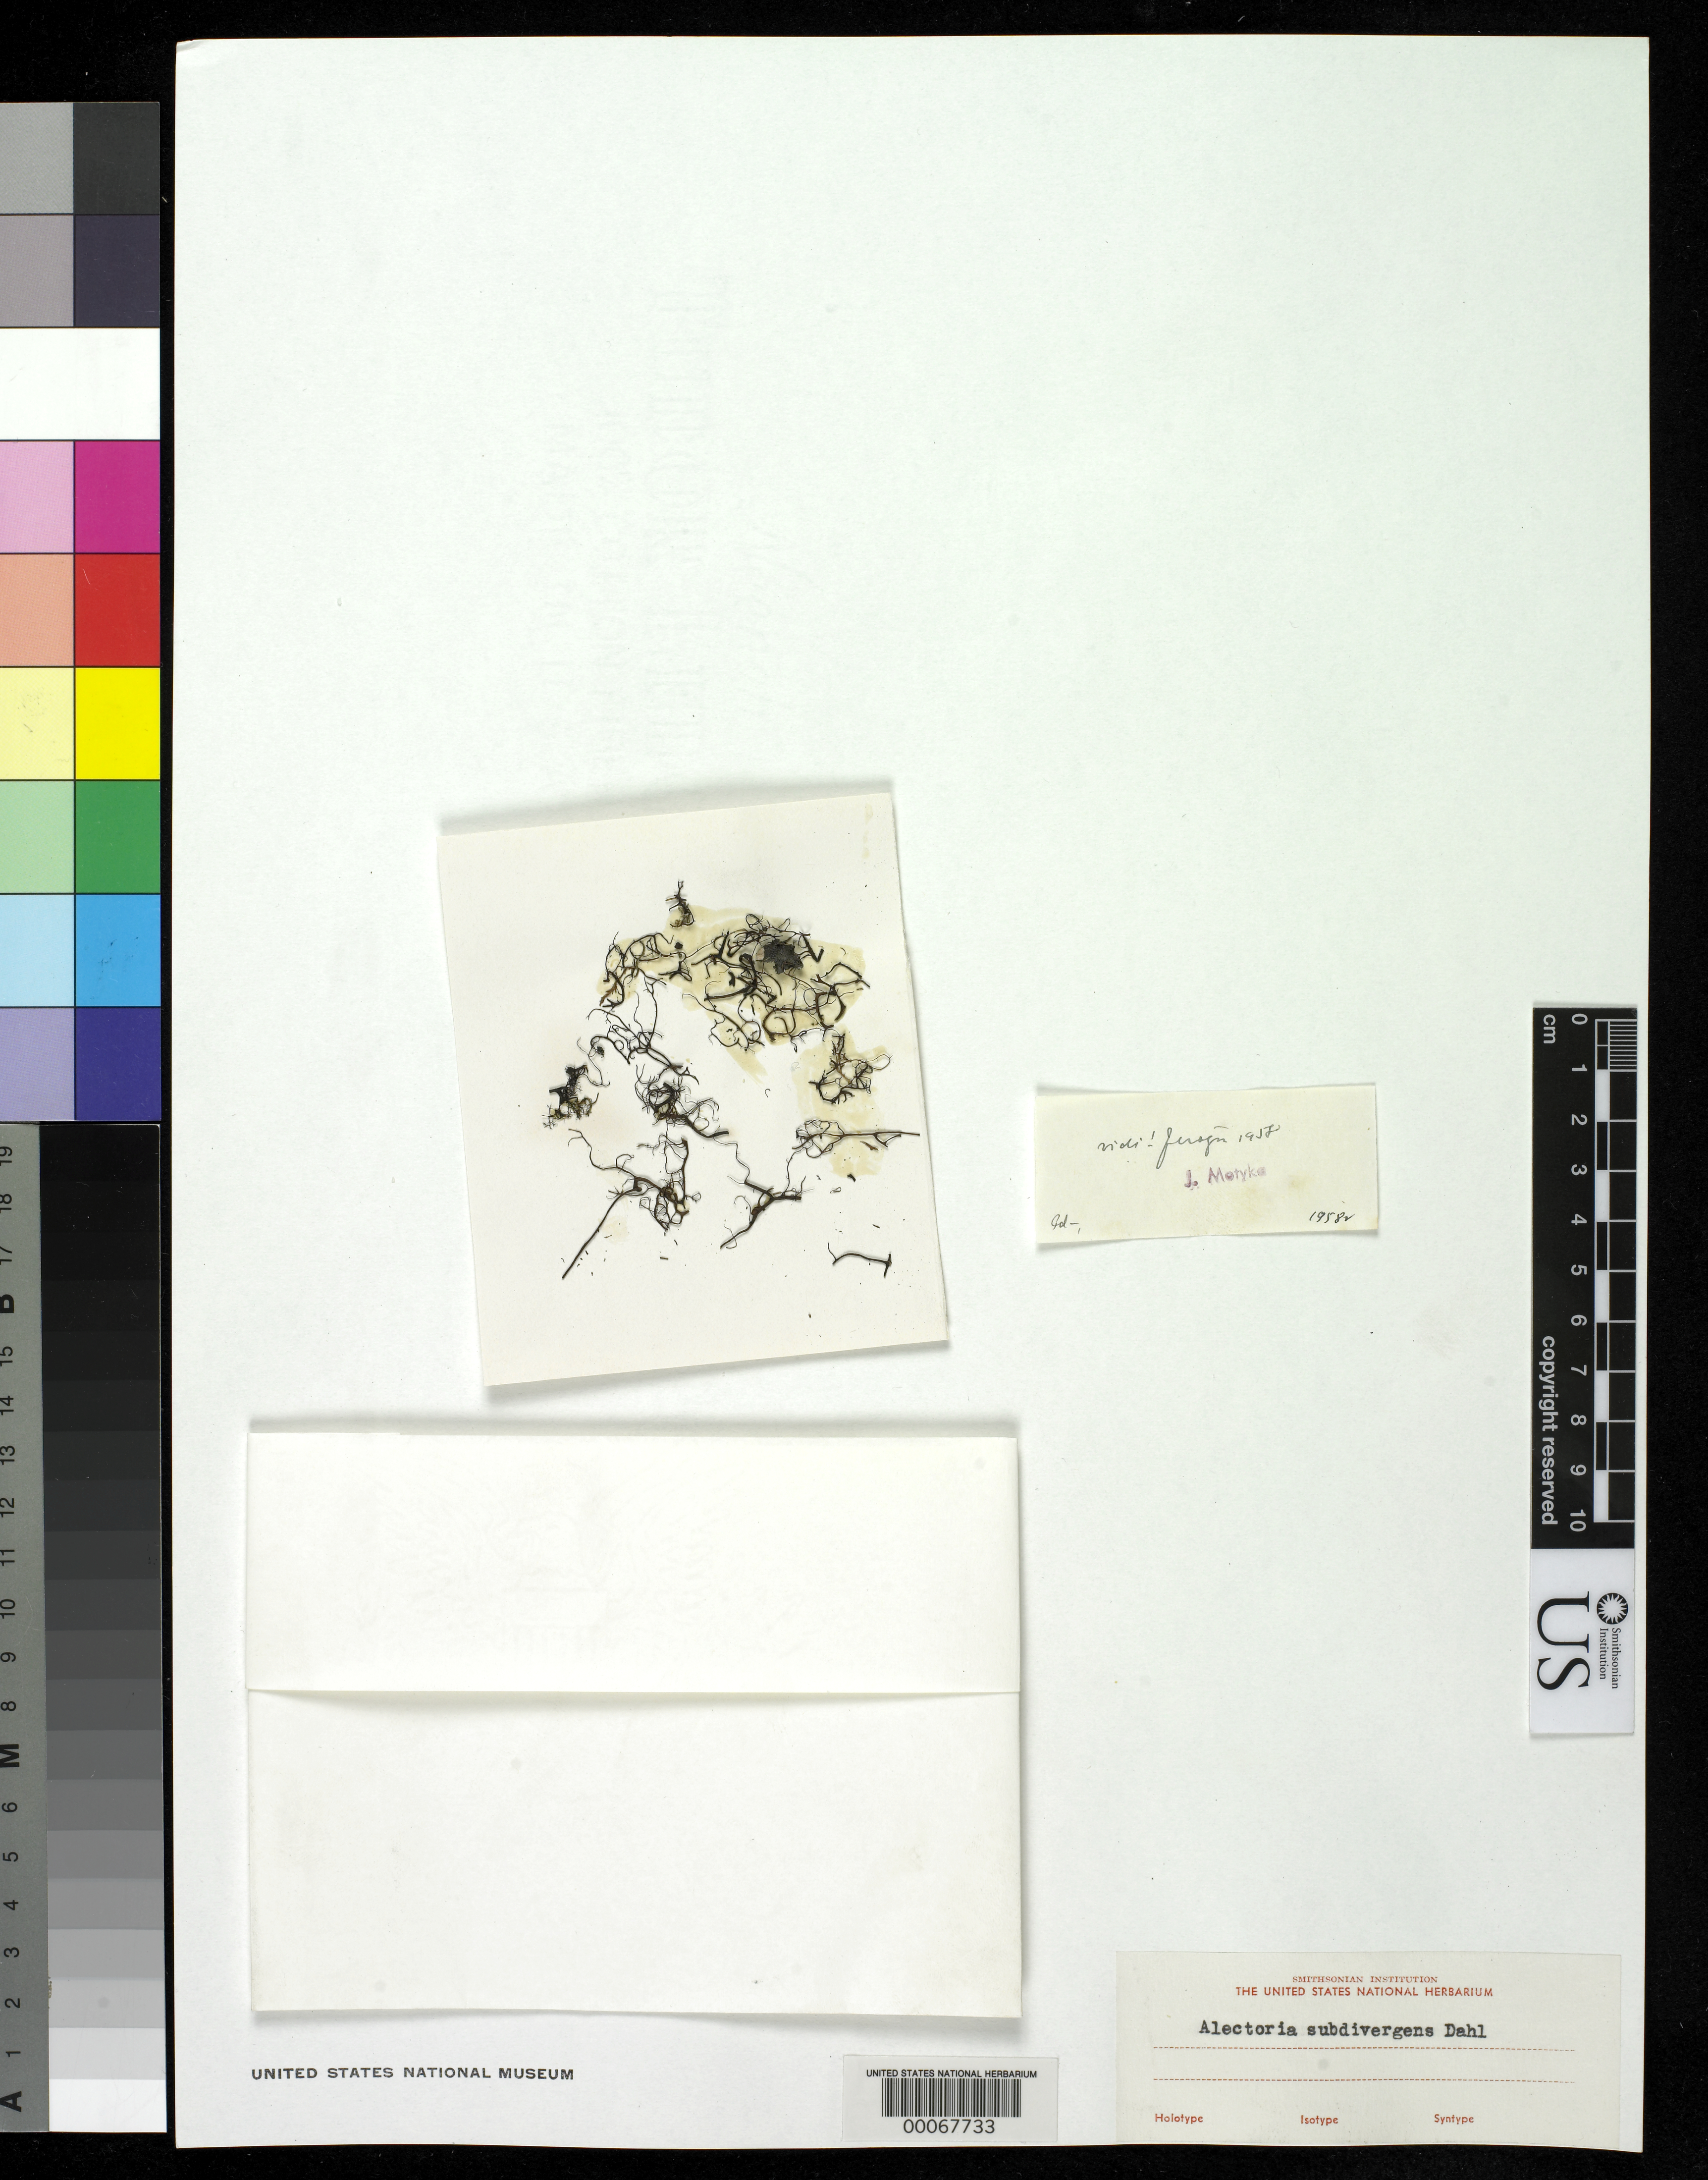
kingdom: Fungi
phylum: Ascomycota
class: Lecanoromycetes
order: Lecanorales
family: Parmeliaceae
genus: Alectoria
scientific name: Alectoria subdivergens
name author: Dahl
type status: Type Collection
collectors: E. Dahl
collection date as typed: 04 Jul 1937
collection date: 1937-07-04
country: Greenland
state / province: Vestgronland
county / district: Julianehaab